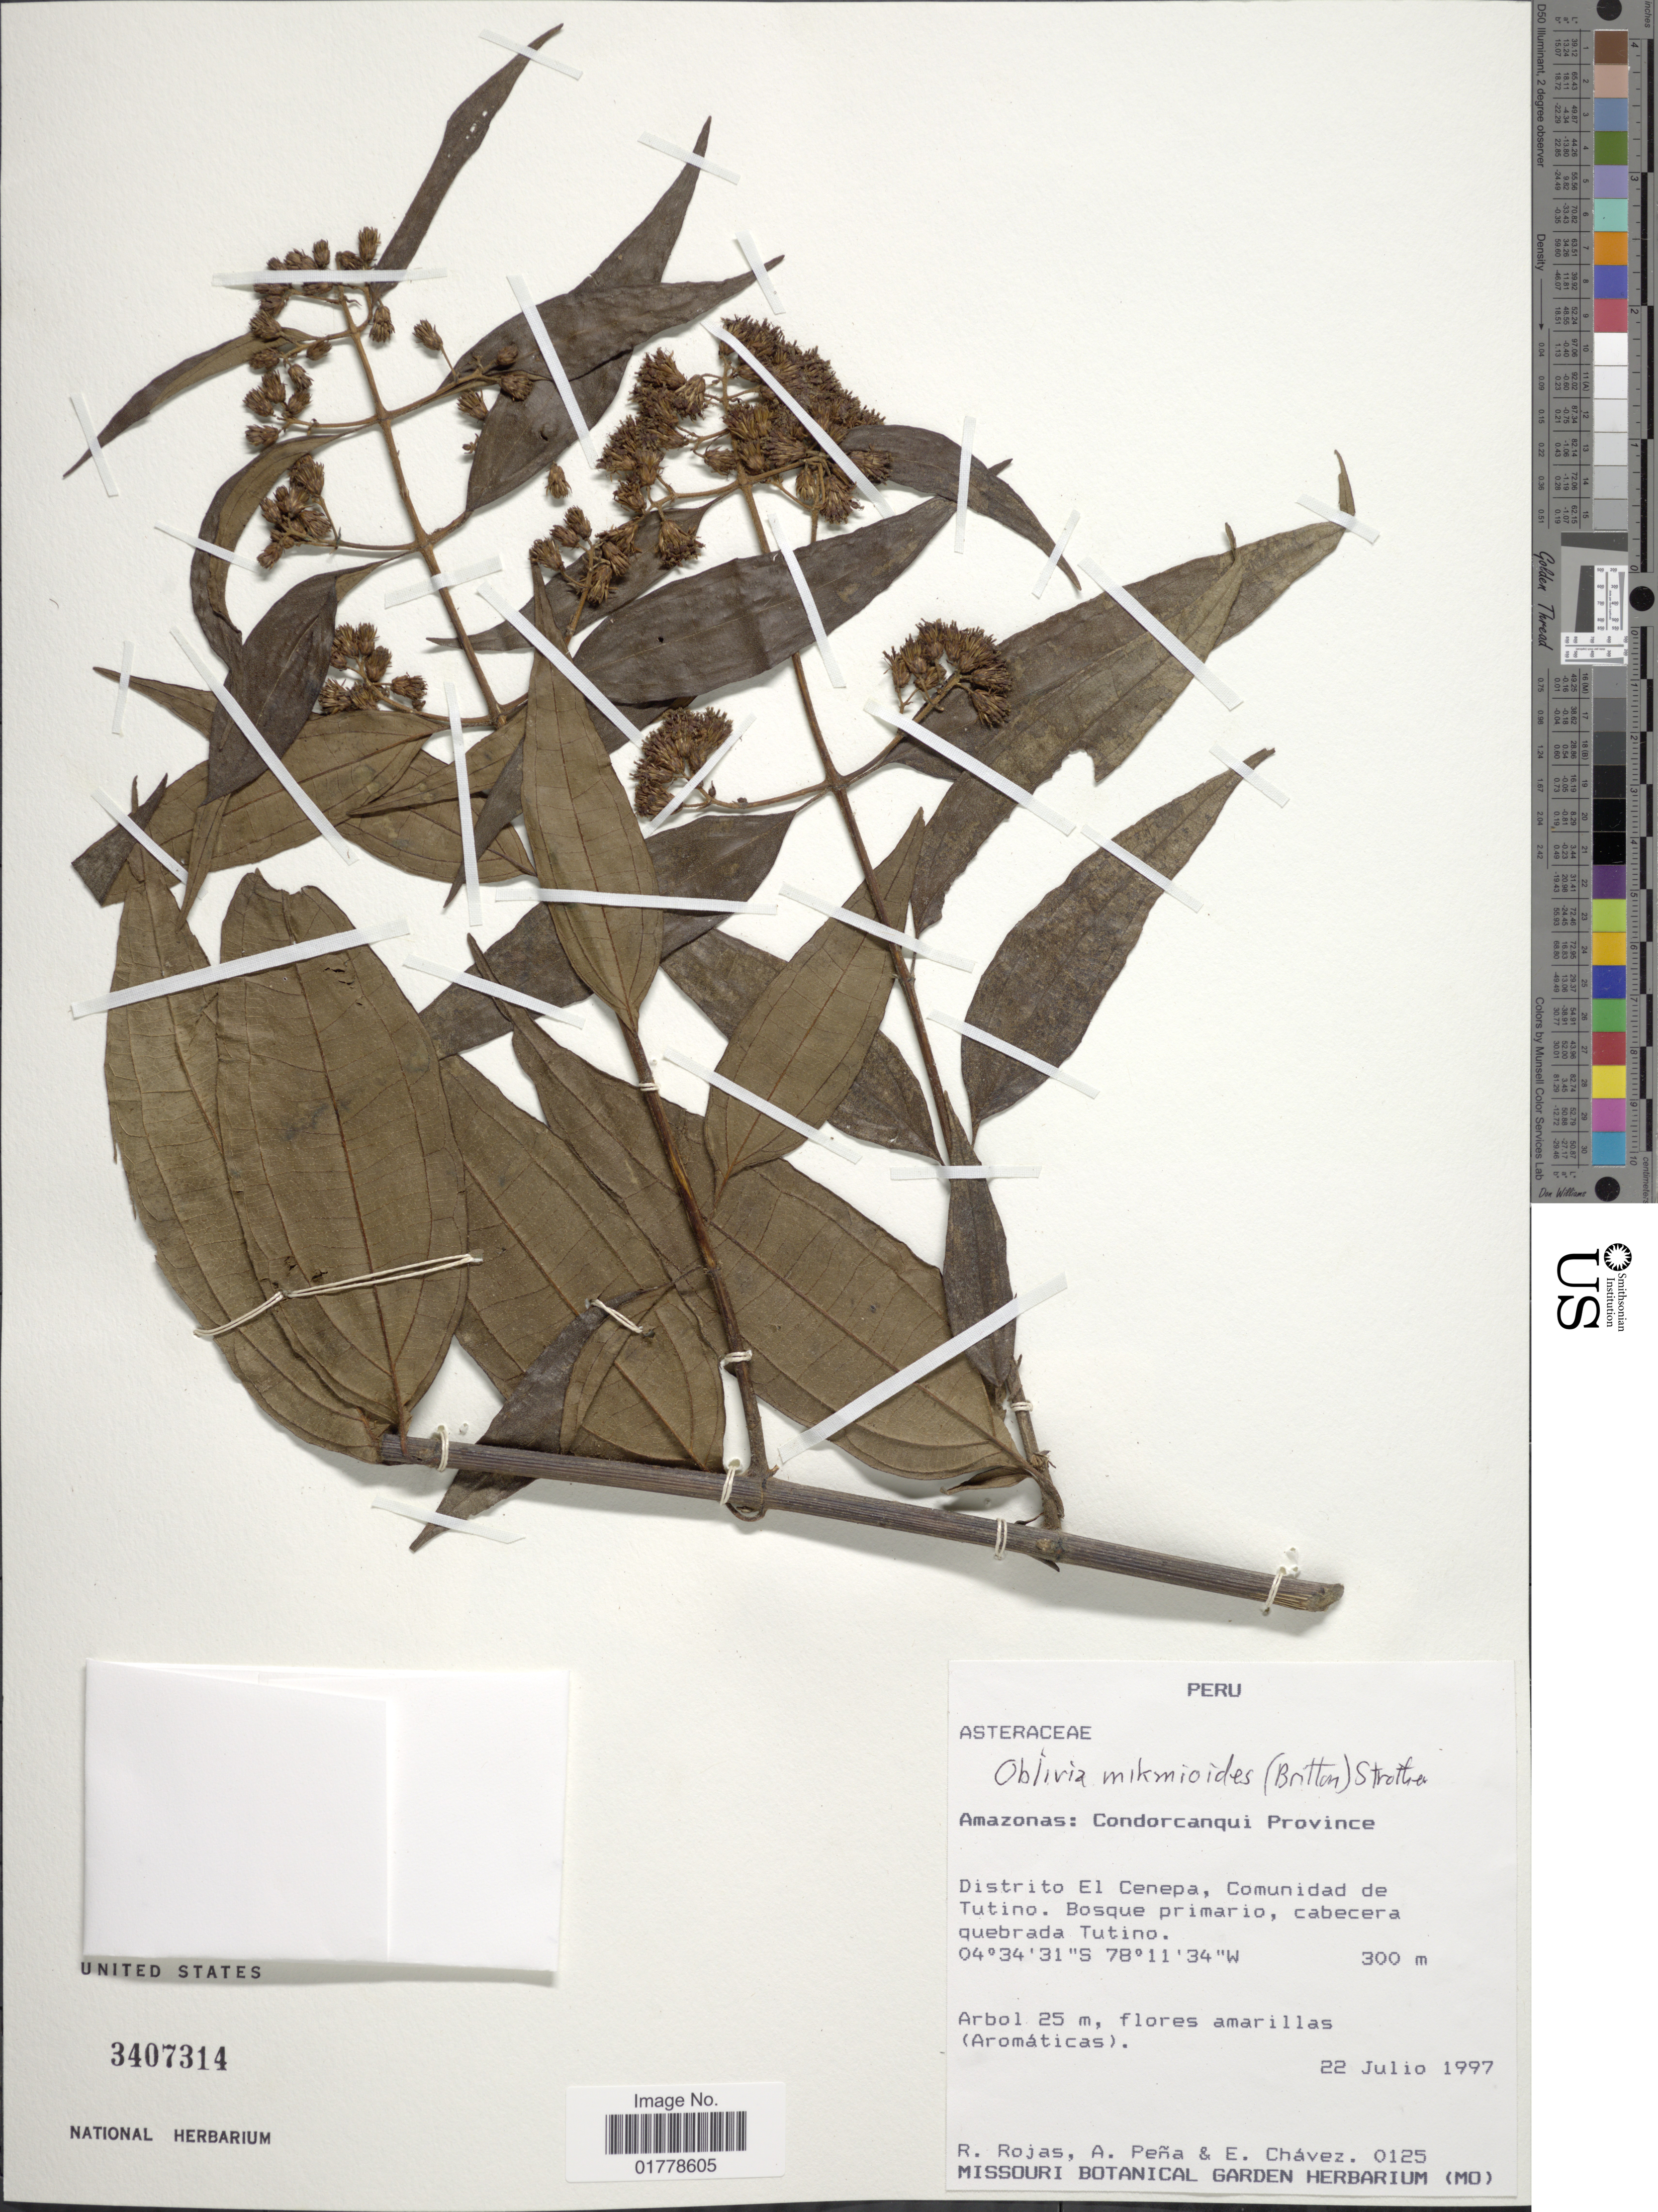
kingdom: Plantae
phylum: Tracheophyta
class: Magnoliopsida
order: Asterales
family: Asteraceae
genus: Oblivia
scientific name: Oblivia mikanioides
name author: (Britton) Strother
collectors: R. Rojas, A. Peña & E. Chávez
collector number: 0125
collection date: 1997-07-22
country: Peru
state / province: Amazonas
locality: Amazonas: Condorcanqui Province. Distrito El Cenepa, Comunidad de Tutino. Bosque primario, cabecera quebrada Tutino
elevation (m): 300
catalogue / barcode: US 3407314